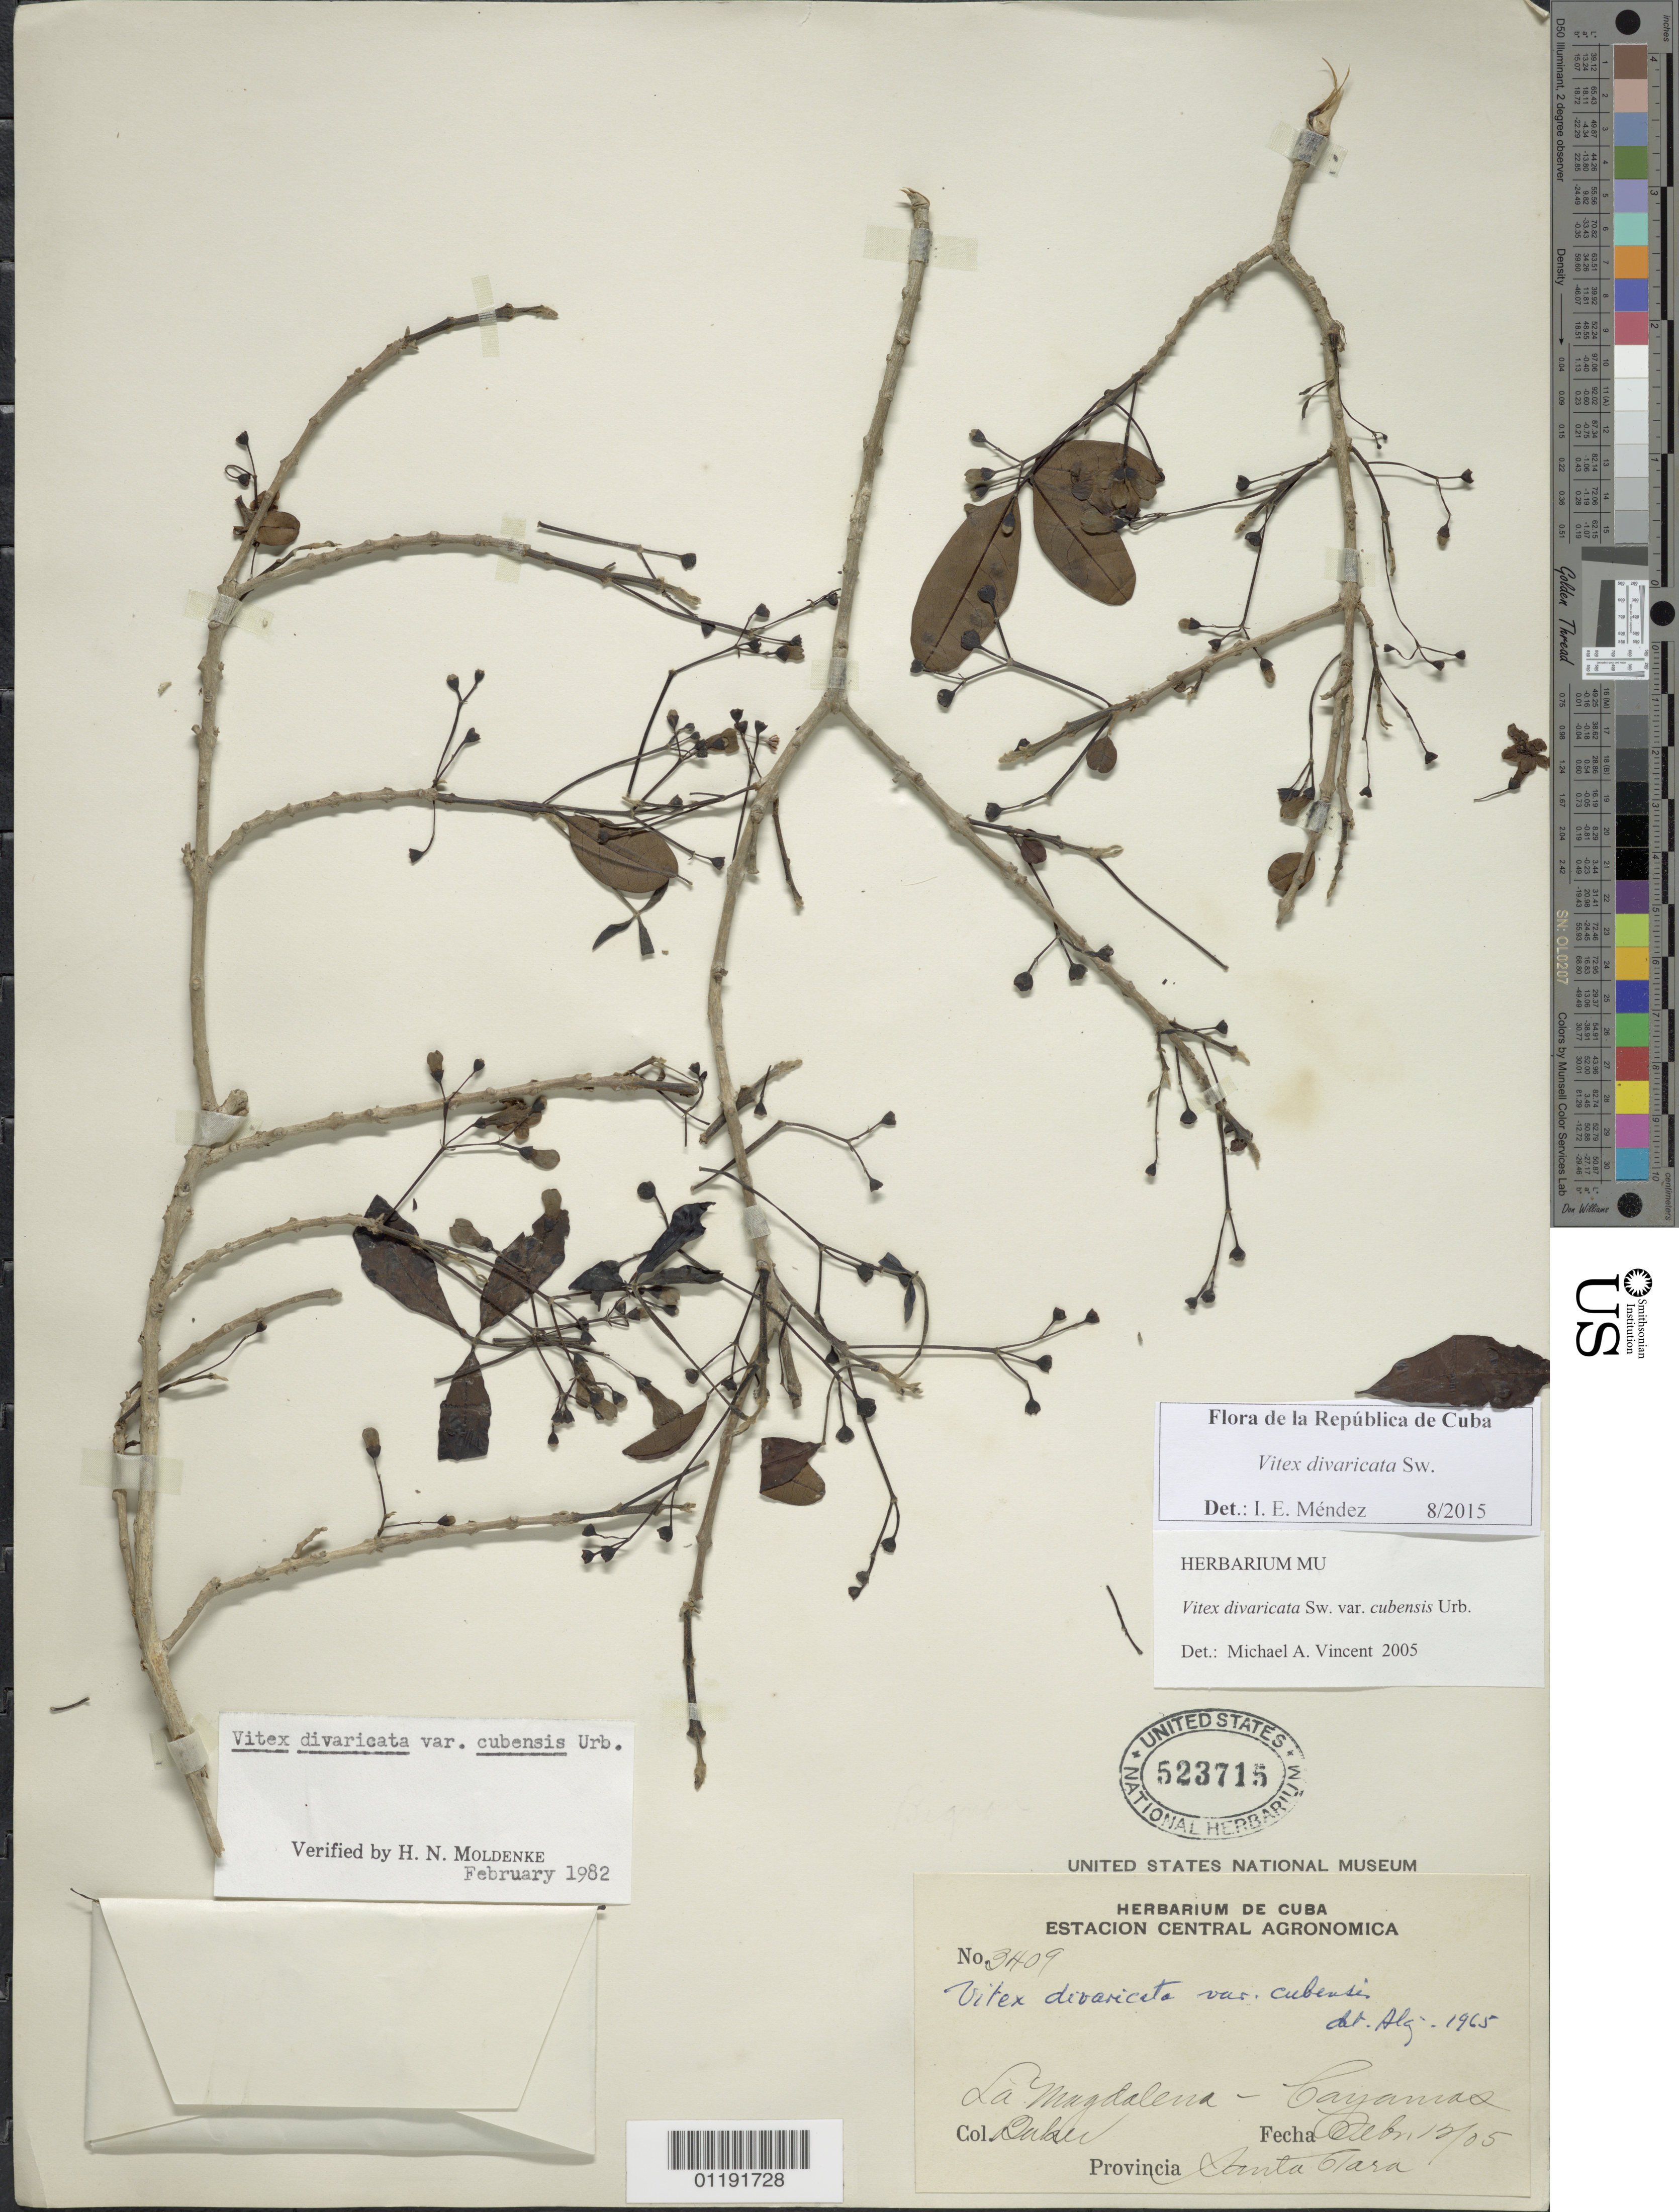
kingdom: Plantae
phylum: Tracheophyta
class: Magnoliopsida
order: Lamiales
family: Lamiaceae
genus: Vitex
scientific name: Vitex divaricata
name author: Sw.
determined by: Méndez, I. E.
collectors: -- Baker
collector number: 3409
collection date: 1905-12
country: Cuba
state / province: Santa Clara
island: Cuba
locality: Cayamas, La Magdalena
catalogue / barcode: US 523715